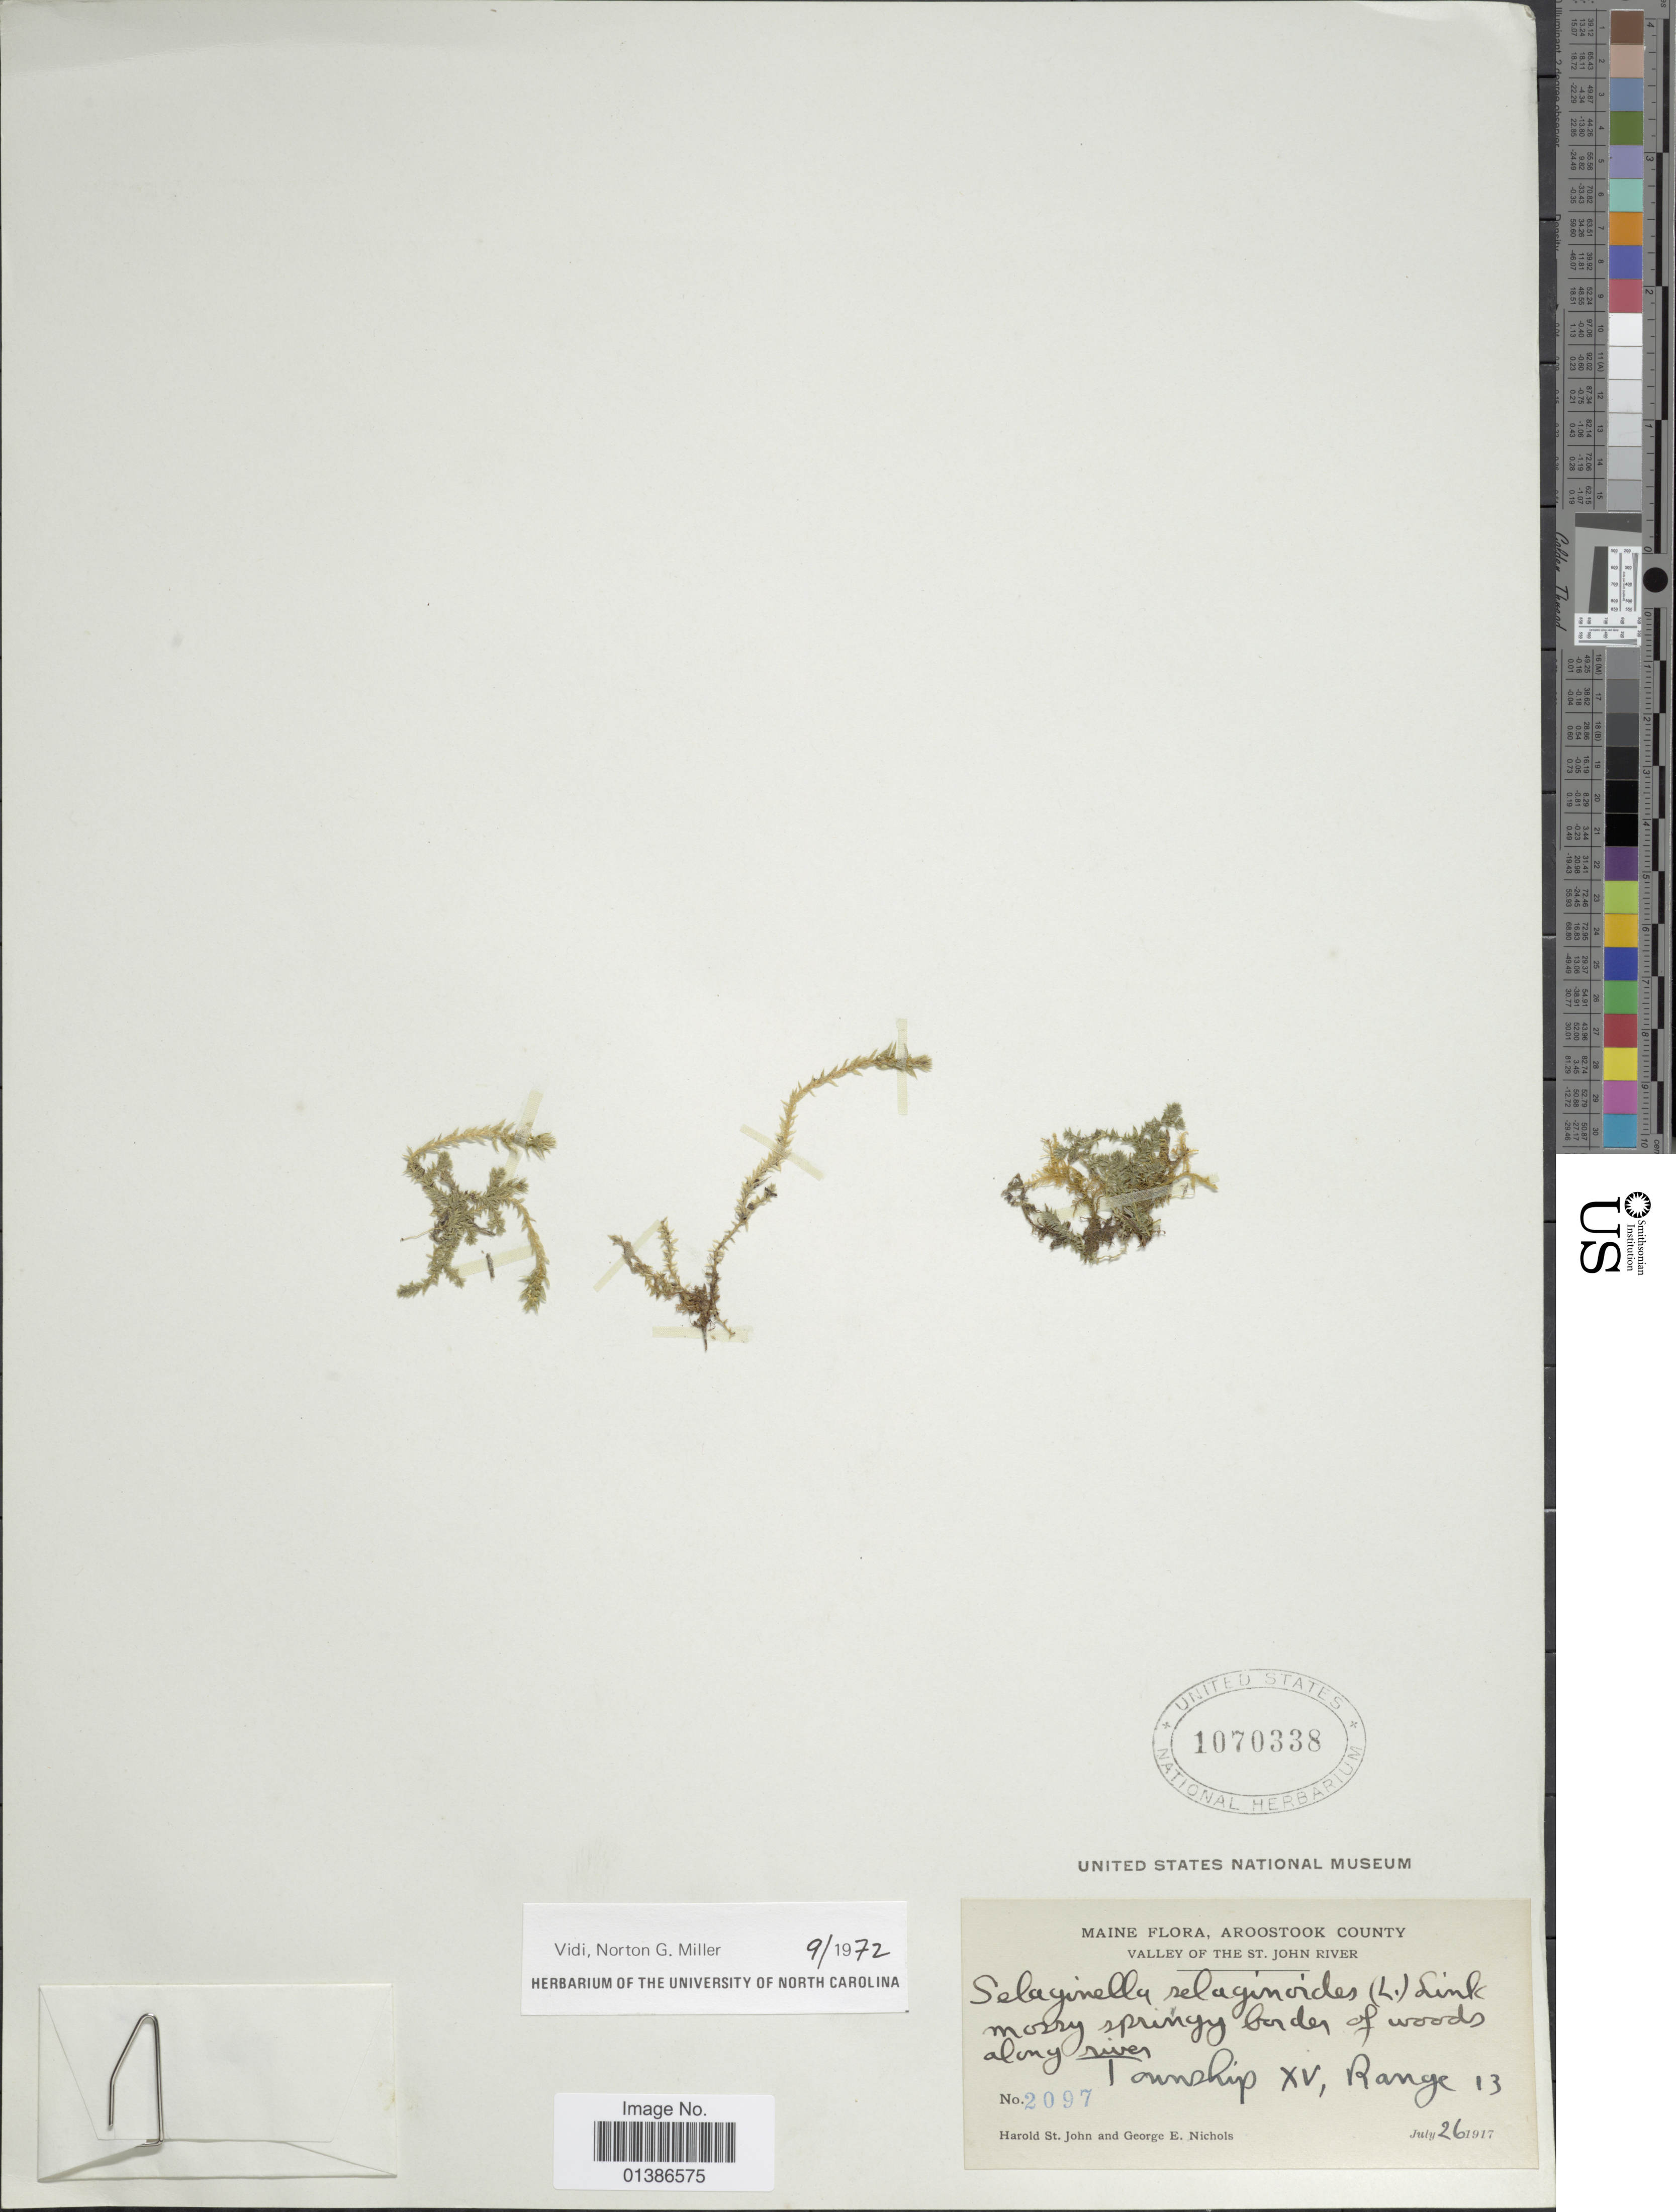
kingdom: Plantae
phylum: Tracheophyta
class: Lycopodiopsida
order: Selaginellales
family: Selaginellaceae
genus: Selaginella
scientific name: Selaginella selaginoides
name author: (L.) Link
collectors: H. St. John & G. E. Nichols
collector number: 2097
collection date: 1917-07-26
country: United States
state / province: Maine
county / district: Aroostook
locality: Valley of the St. John River, Township XV, Range 13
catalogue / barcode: US 1070338